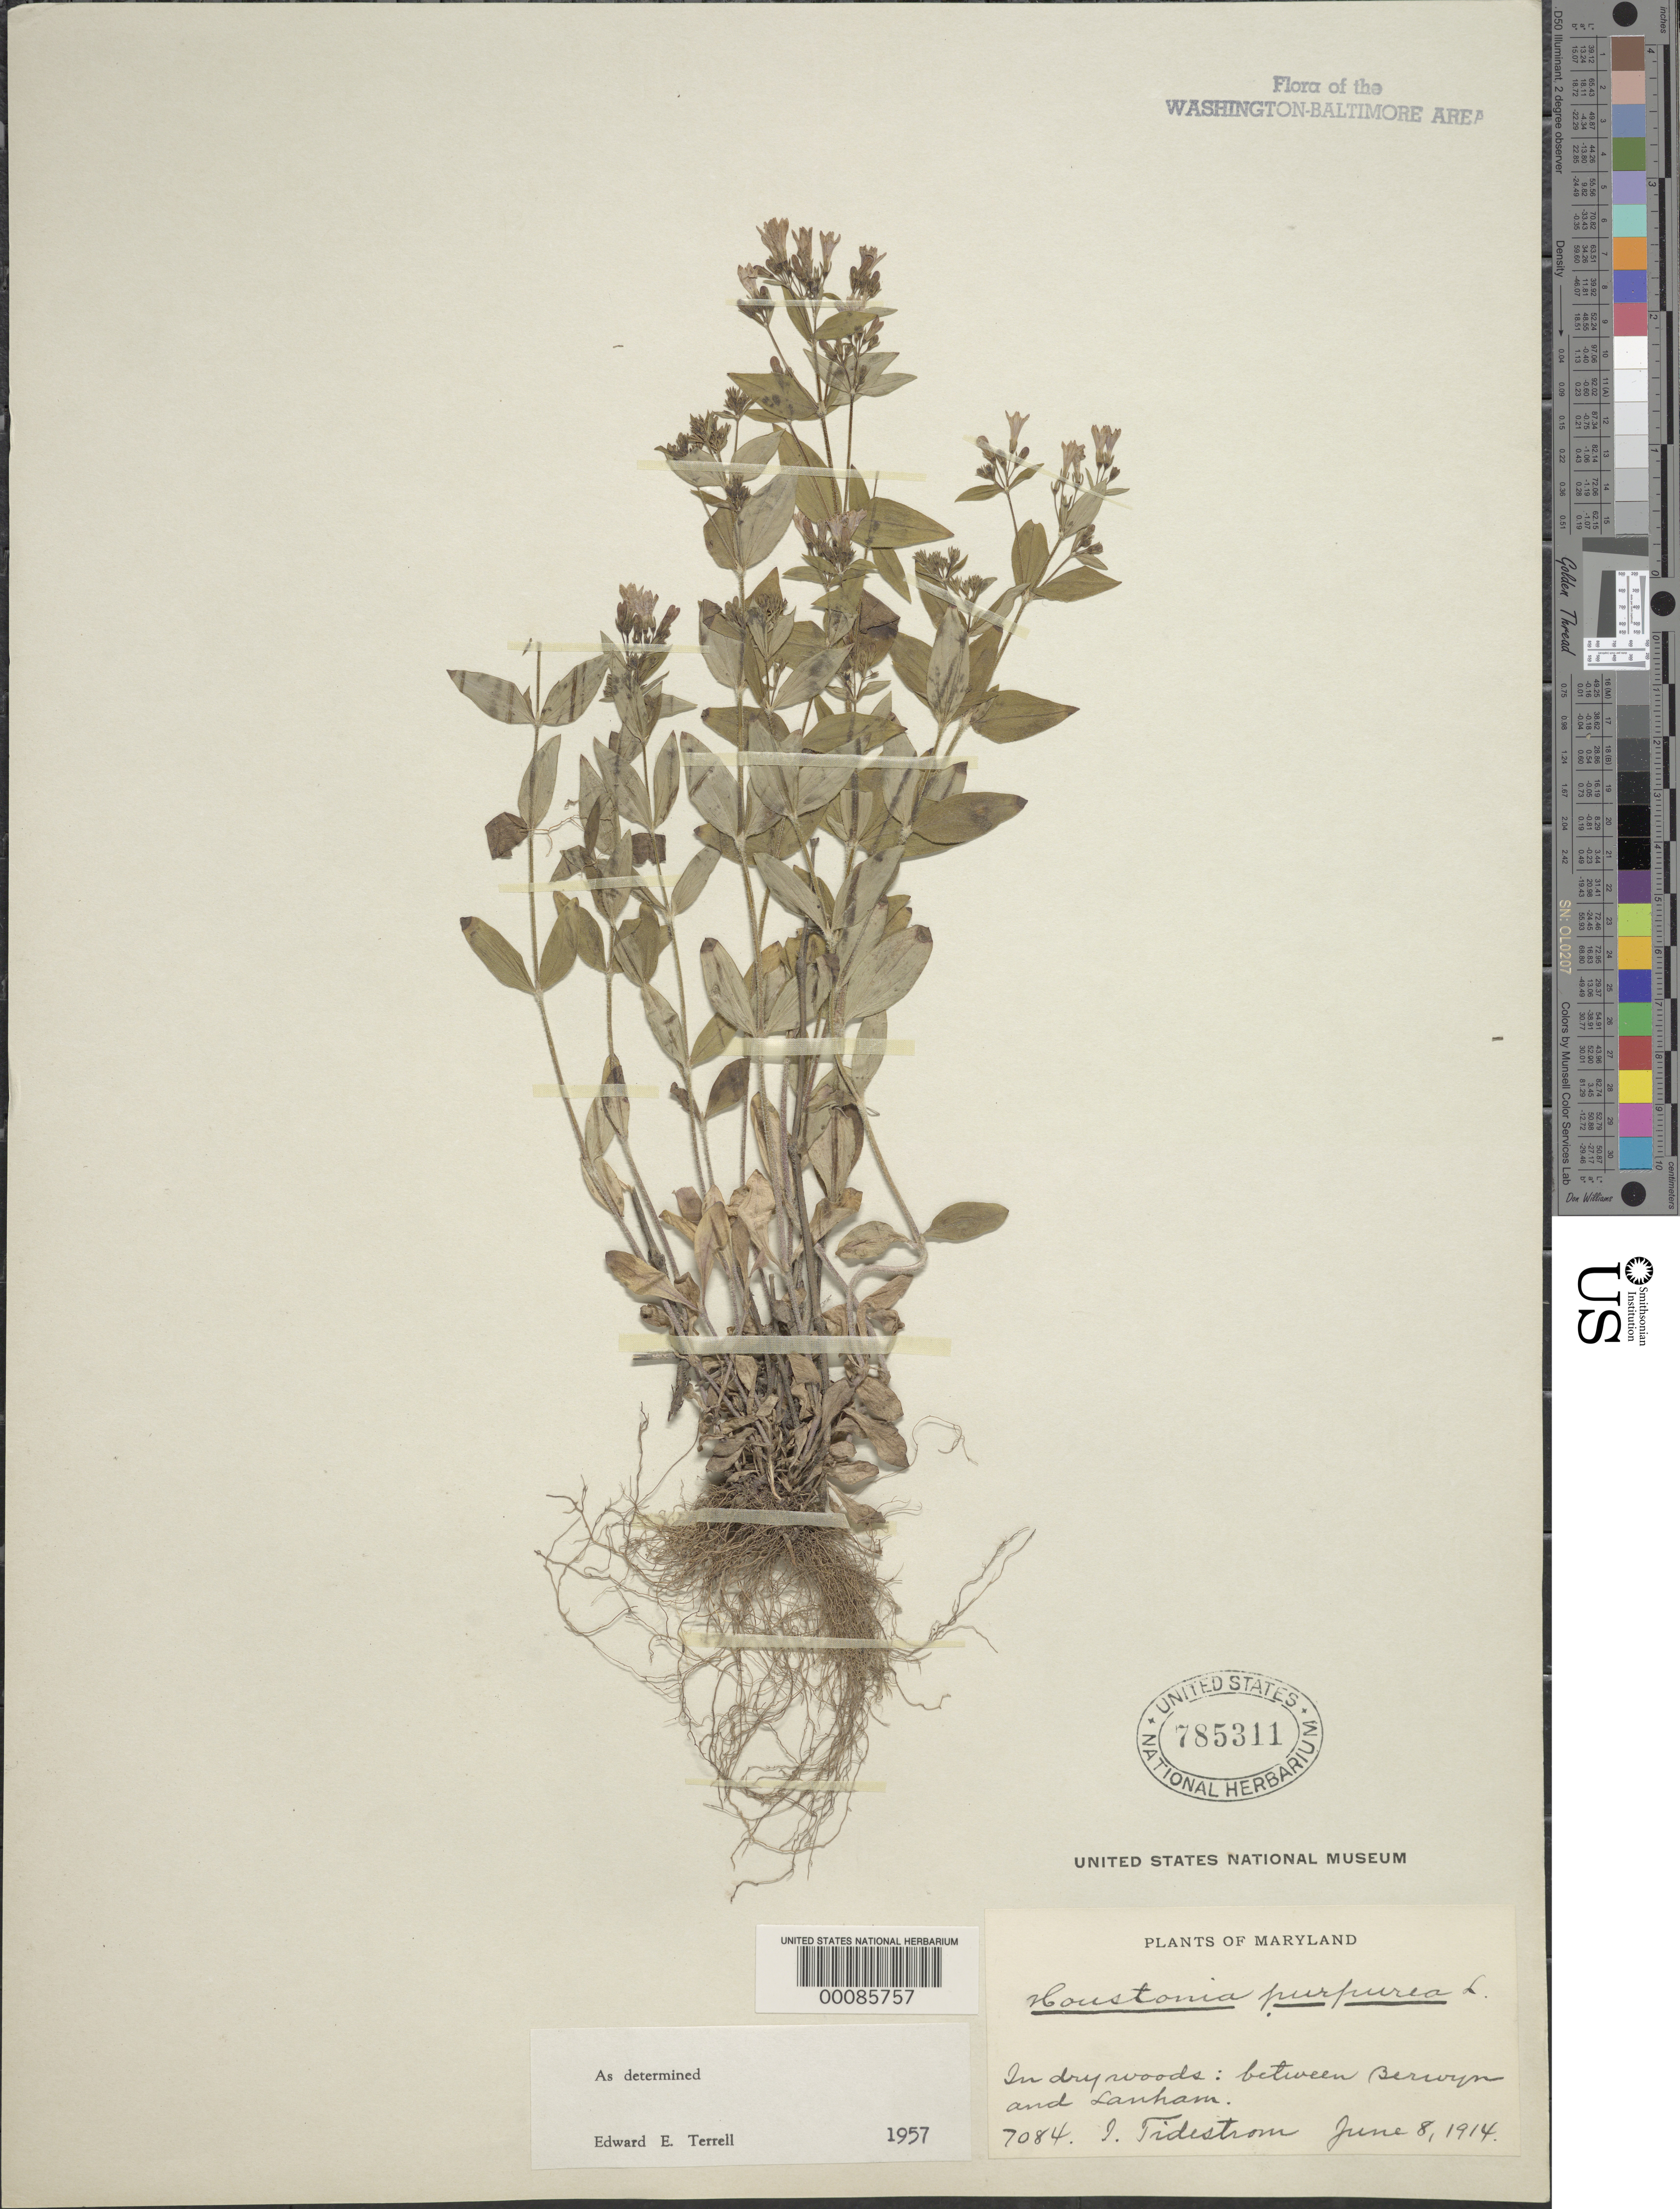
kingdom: Plantae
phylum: Tracheophyta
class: Magnoliopsida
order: Gentianales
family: Rubiaceae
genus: Houstonia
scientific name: Houstonia purpurea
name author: L.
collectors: I. F. Tidestrom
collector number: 7084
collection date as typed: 08 Jun 1914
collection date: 1914-06-08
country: United States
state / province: Maryland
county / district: Prince George's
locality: Between Berwyn and Lanham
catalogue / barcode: US 785311